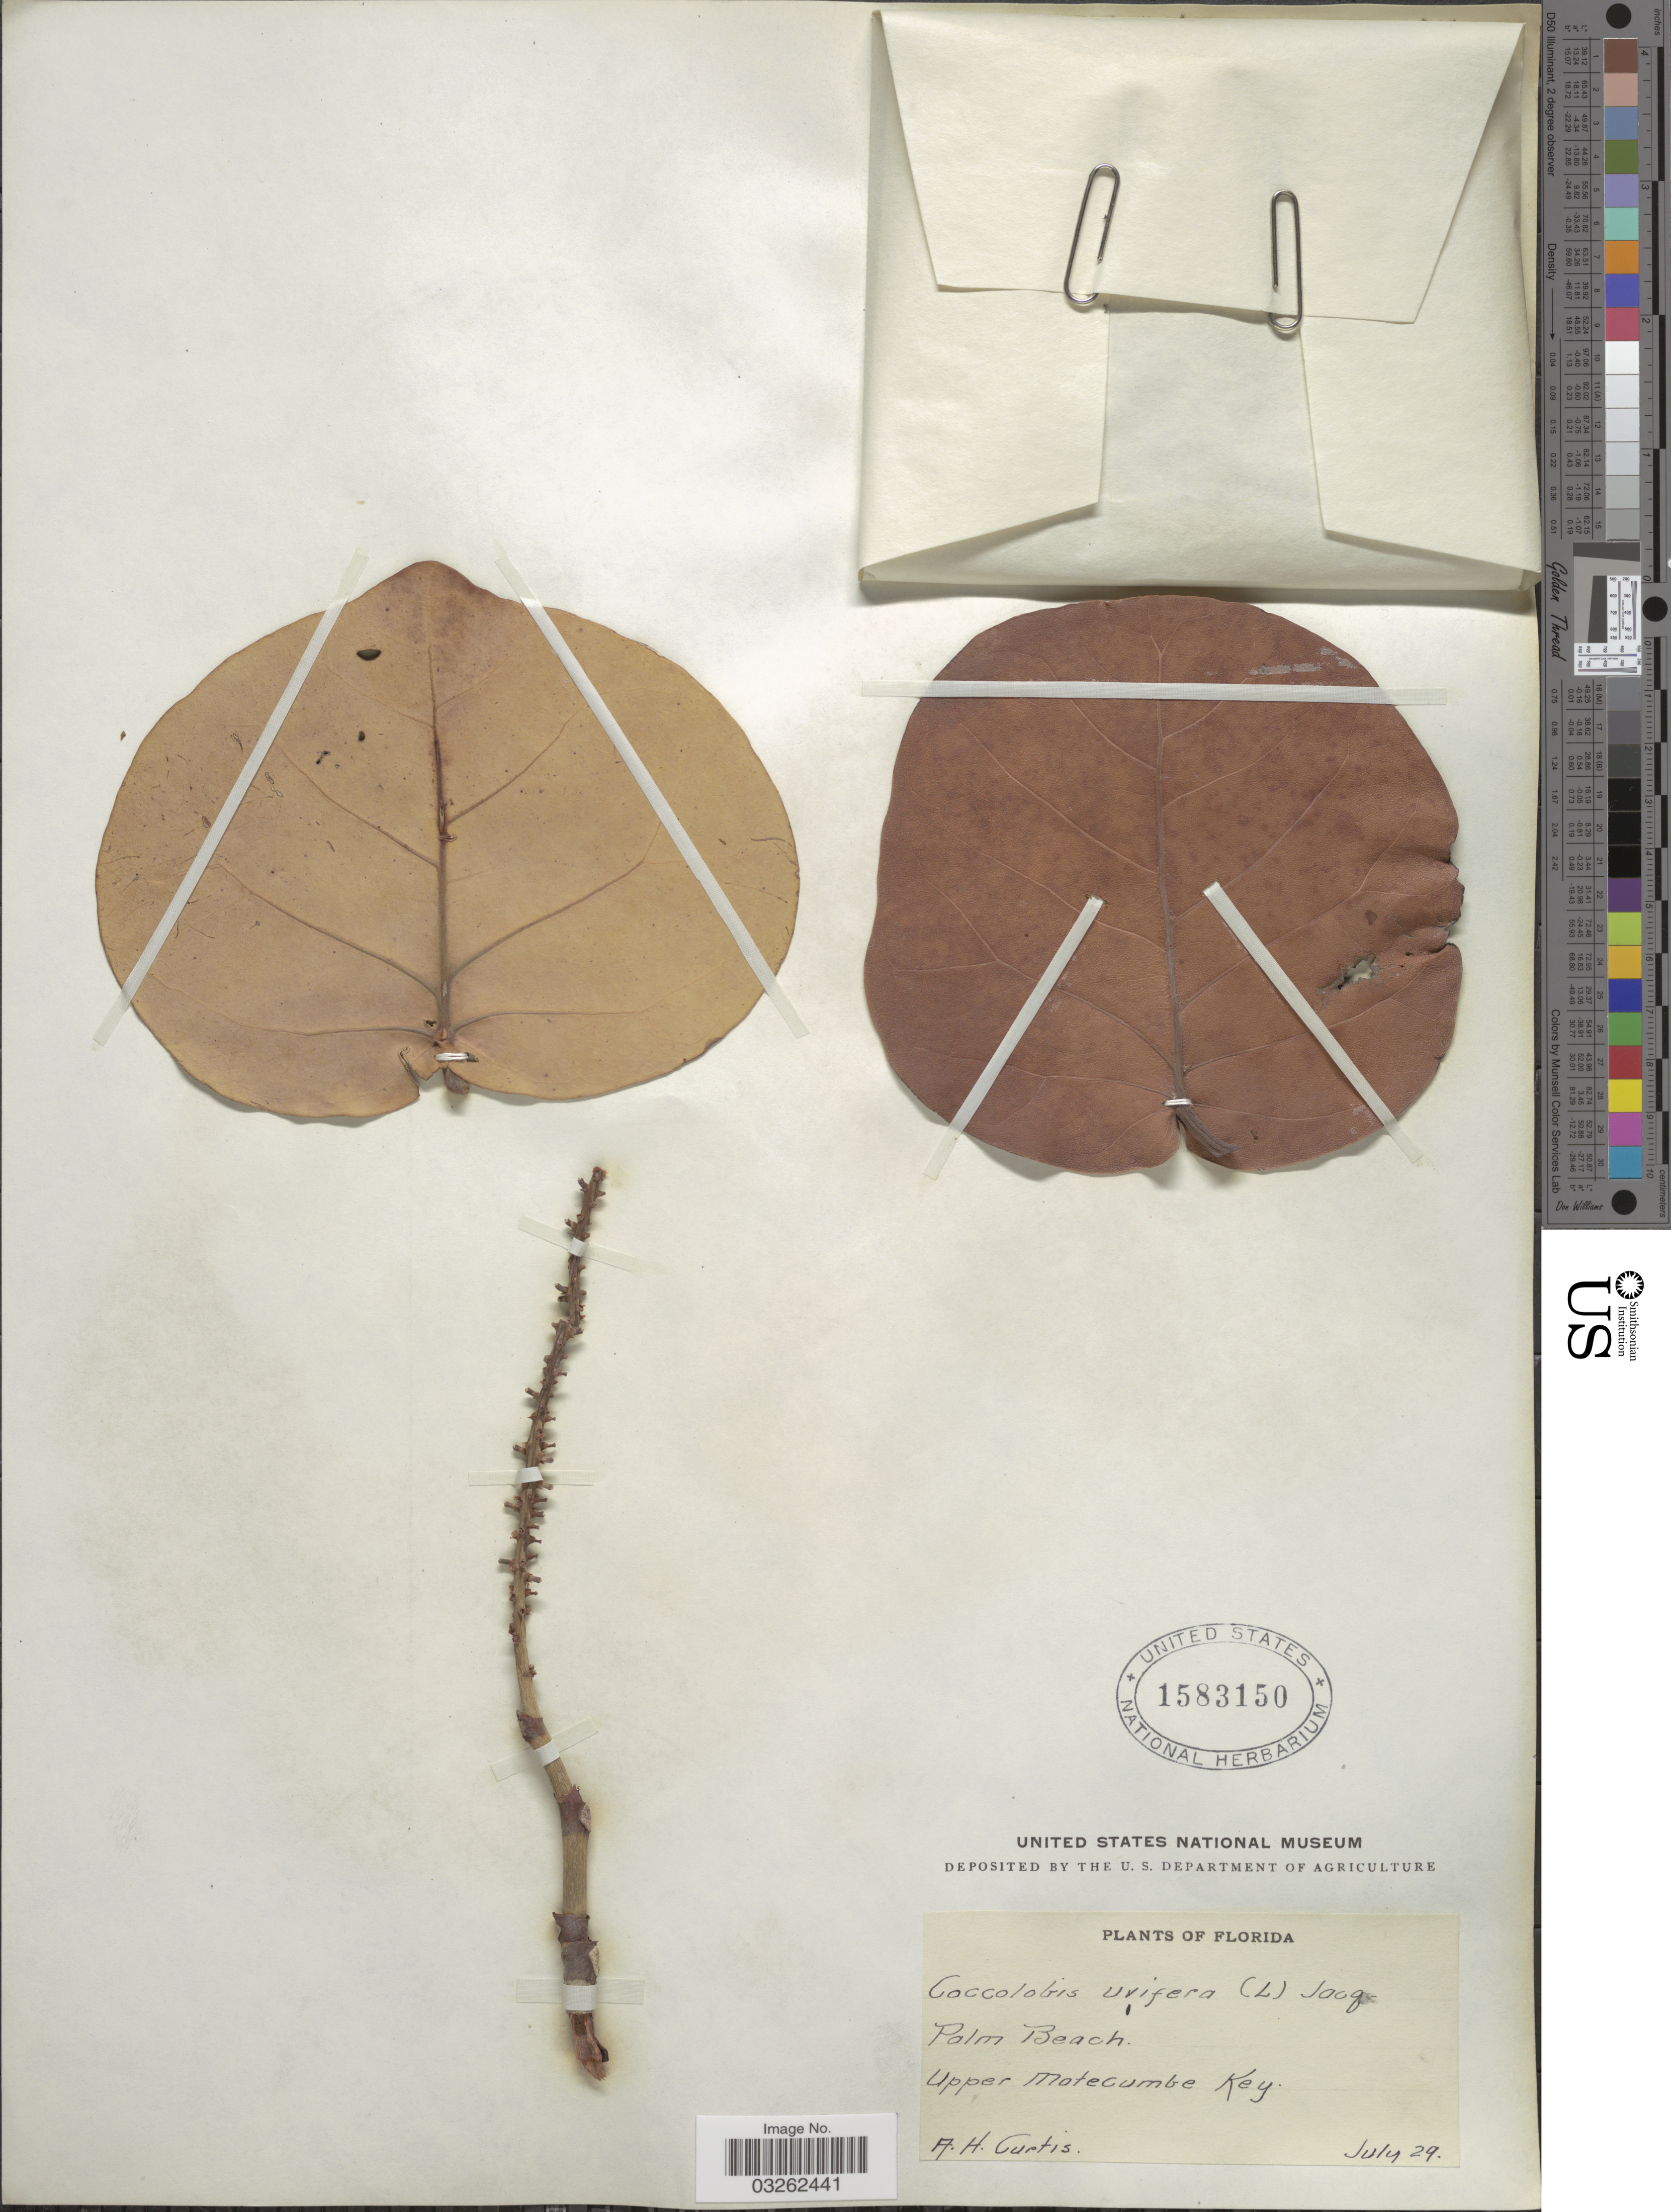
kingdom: Plantae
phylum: Tracheophyta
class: Magnoliopsida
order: Caryophyllales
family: Polygonaceae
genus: Coccoloba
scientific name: Coccoloba uvifera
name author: L.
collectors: A. Curtis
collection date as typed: Transcribed d/m/y: /7/29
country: United States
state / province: Florida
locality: Palm Beach. Upper Matecumbe Key.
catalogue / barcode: US 1583150